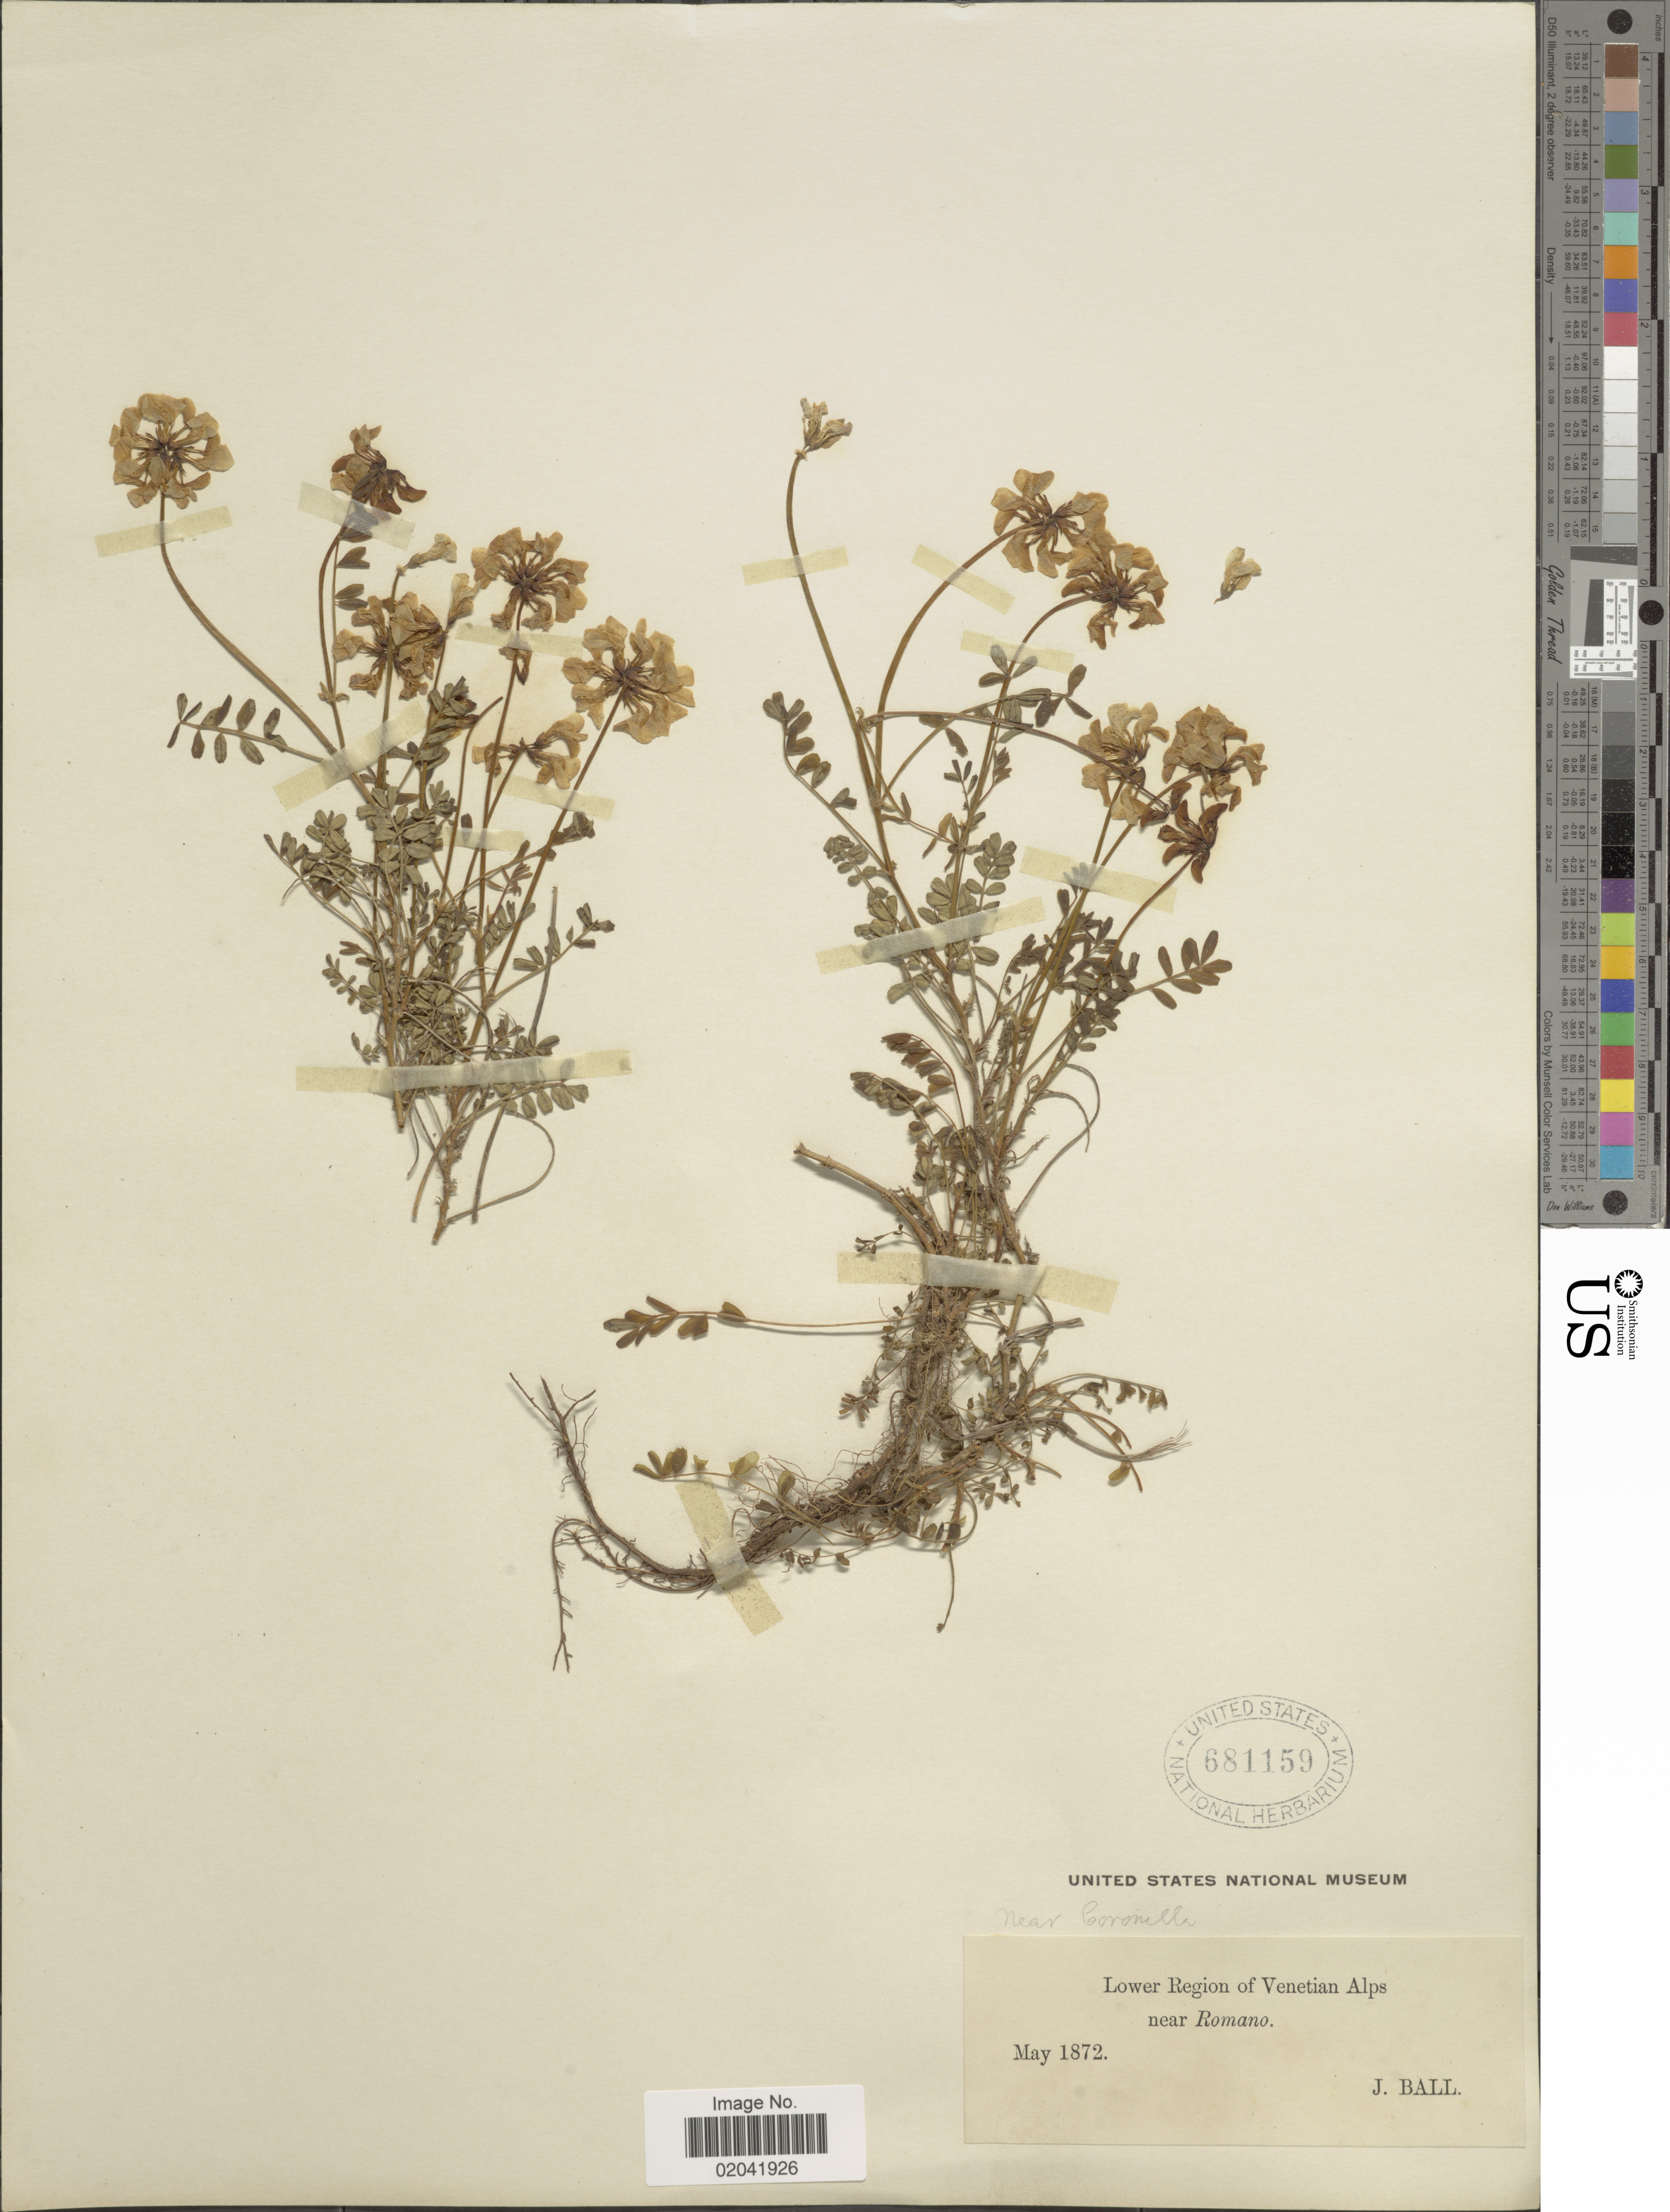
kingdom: Plantae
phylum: Tracheophyta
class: Magnoliopsida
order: Fabales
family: Fabaceae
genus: Coronilla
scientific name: Coronilla sp.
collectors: J. Ball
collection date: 1872-05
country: Italy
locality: Lower Region of Venetian Alps near Romano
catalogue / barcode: US 681159